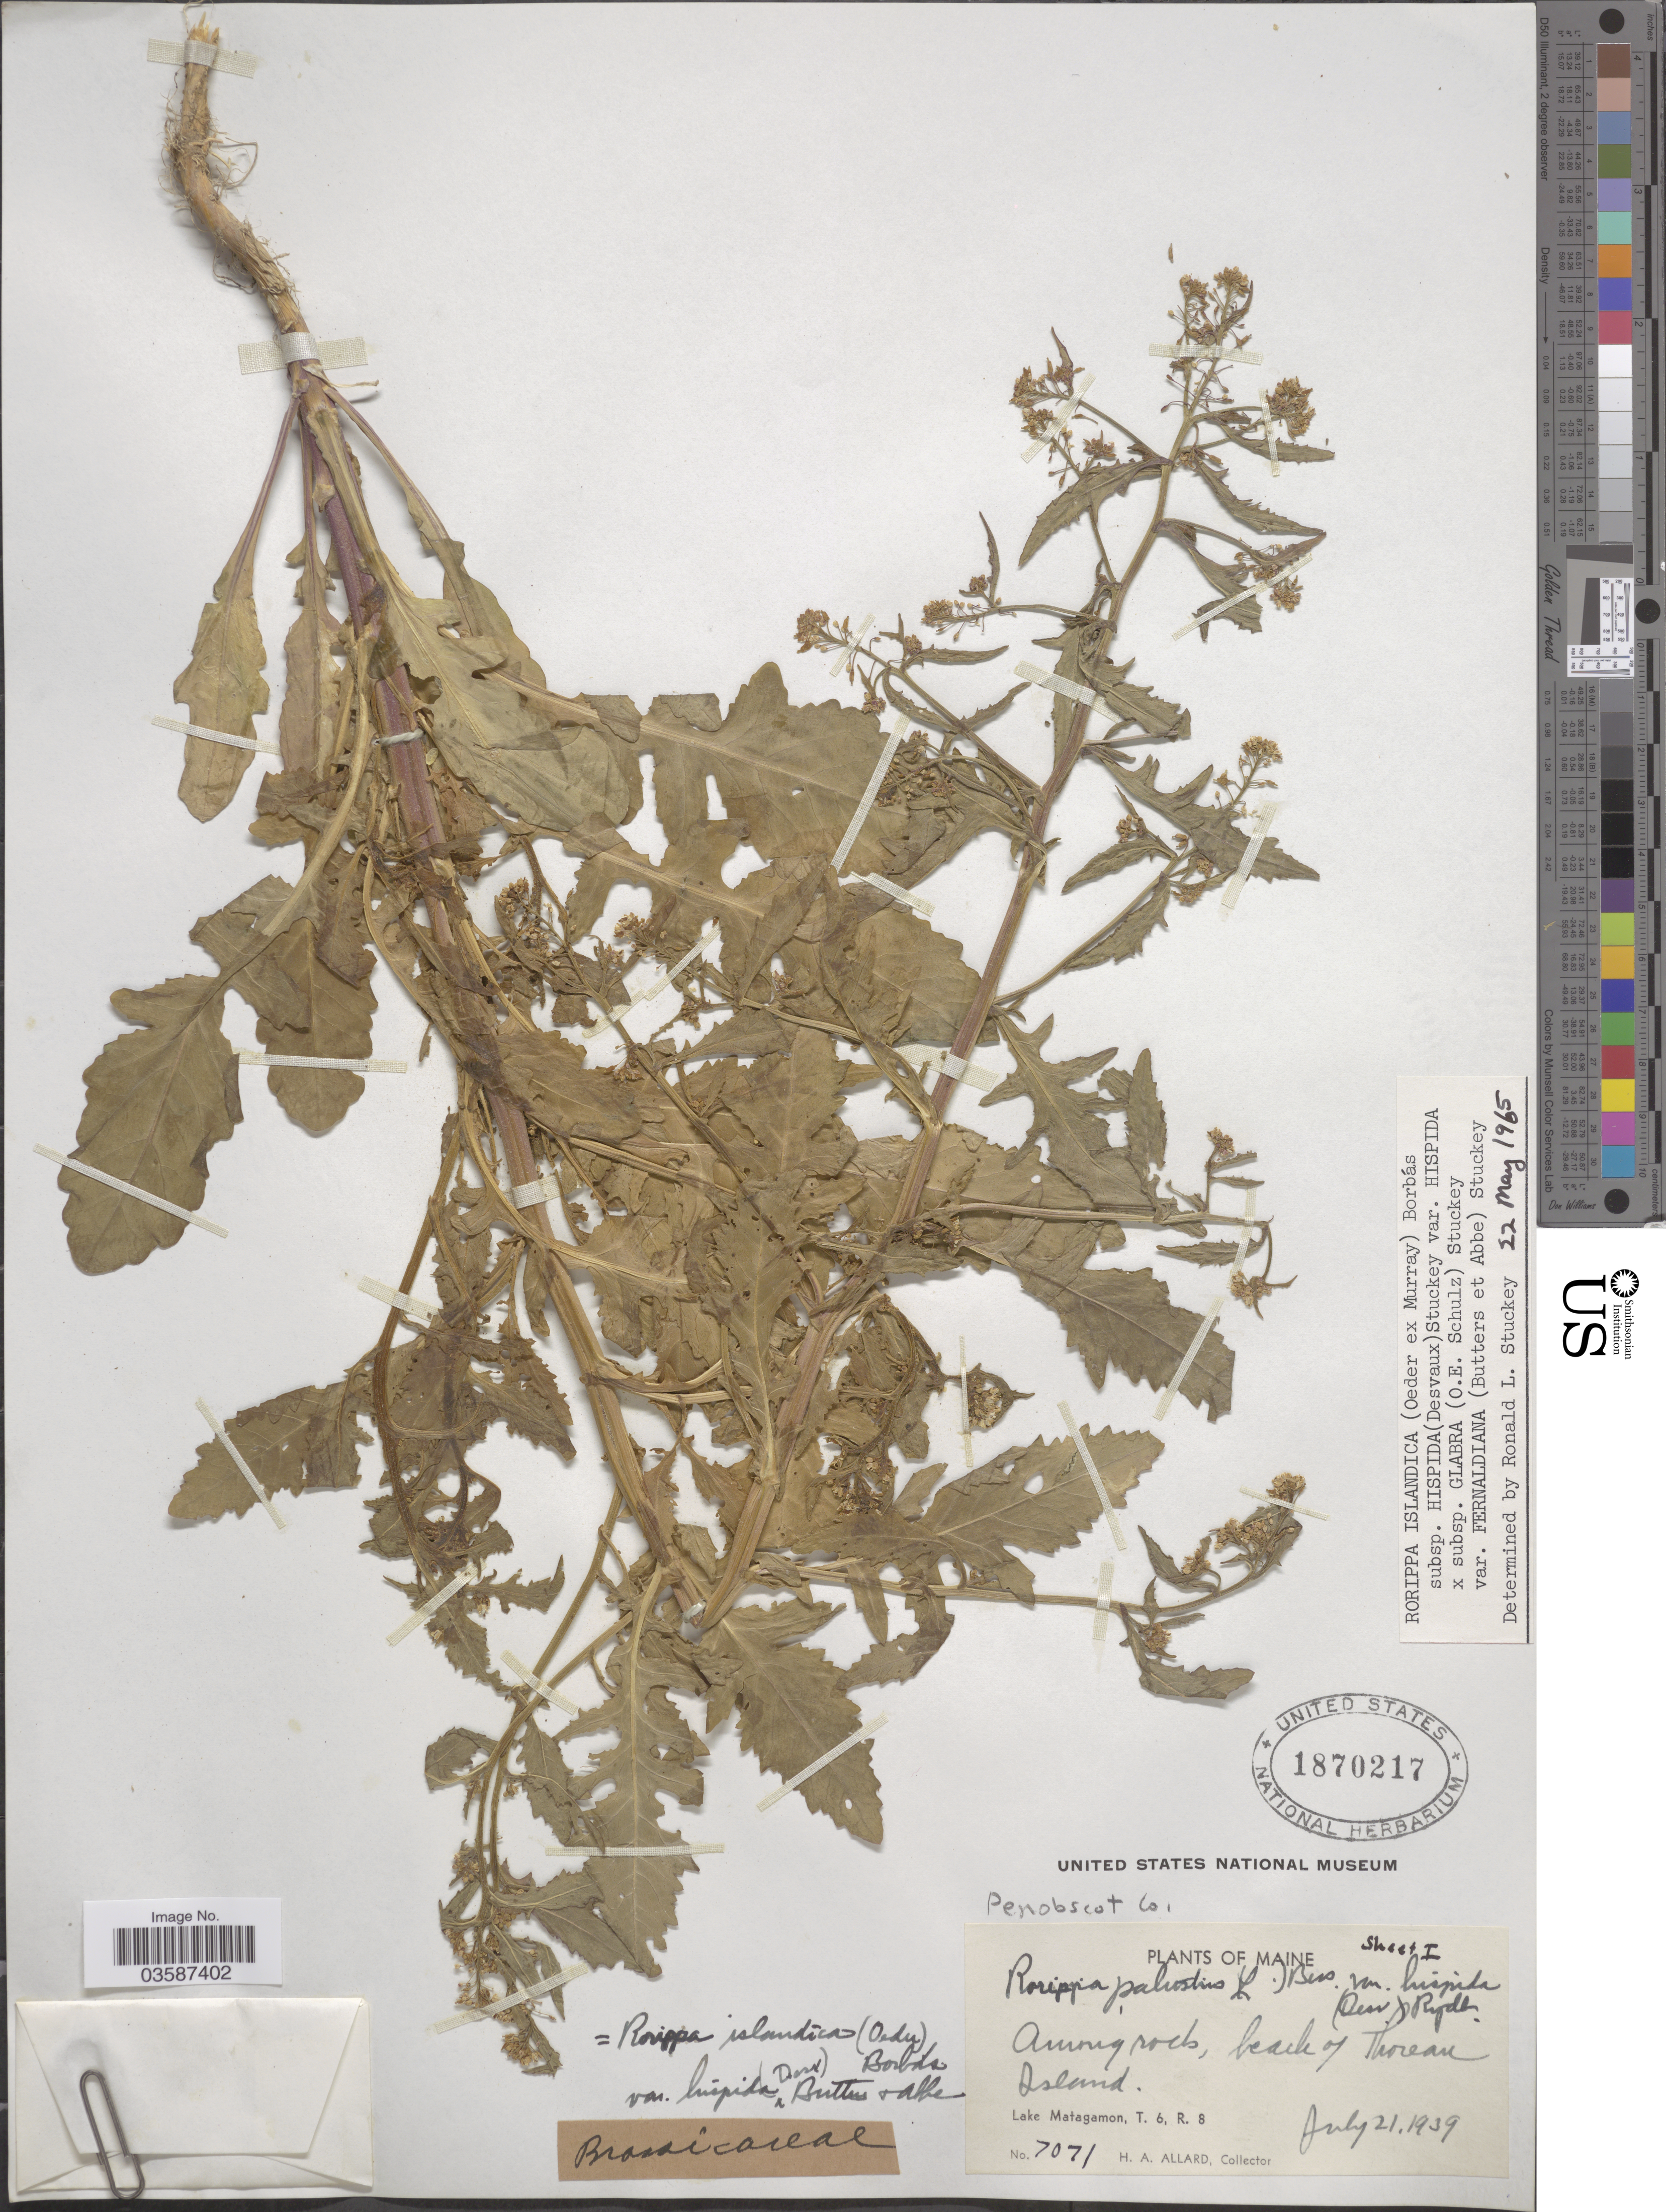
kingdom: Plantae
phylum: Tracheophyta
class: Magnoliopsida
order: Brassicales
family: Brassicaceae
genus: Rorippa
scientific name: Rorippa islandica var. hispida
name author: (Desv.) Butters & Abbe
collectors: A. H. Allard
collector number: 7071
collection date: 1939-07-21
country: United States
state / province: Maine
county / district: Penobscot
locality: Among rocks, beach of THoreau Island. Lake Matagamon, T. 6, R. 8.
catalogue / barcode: US 1870217